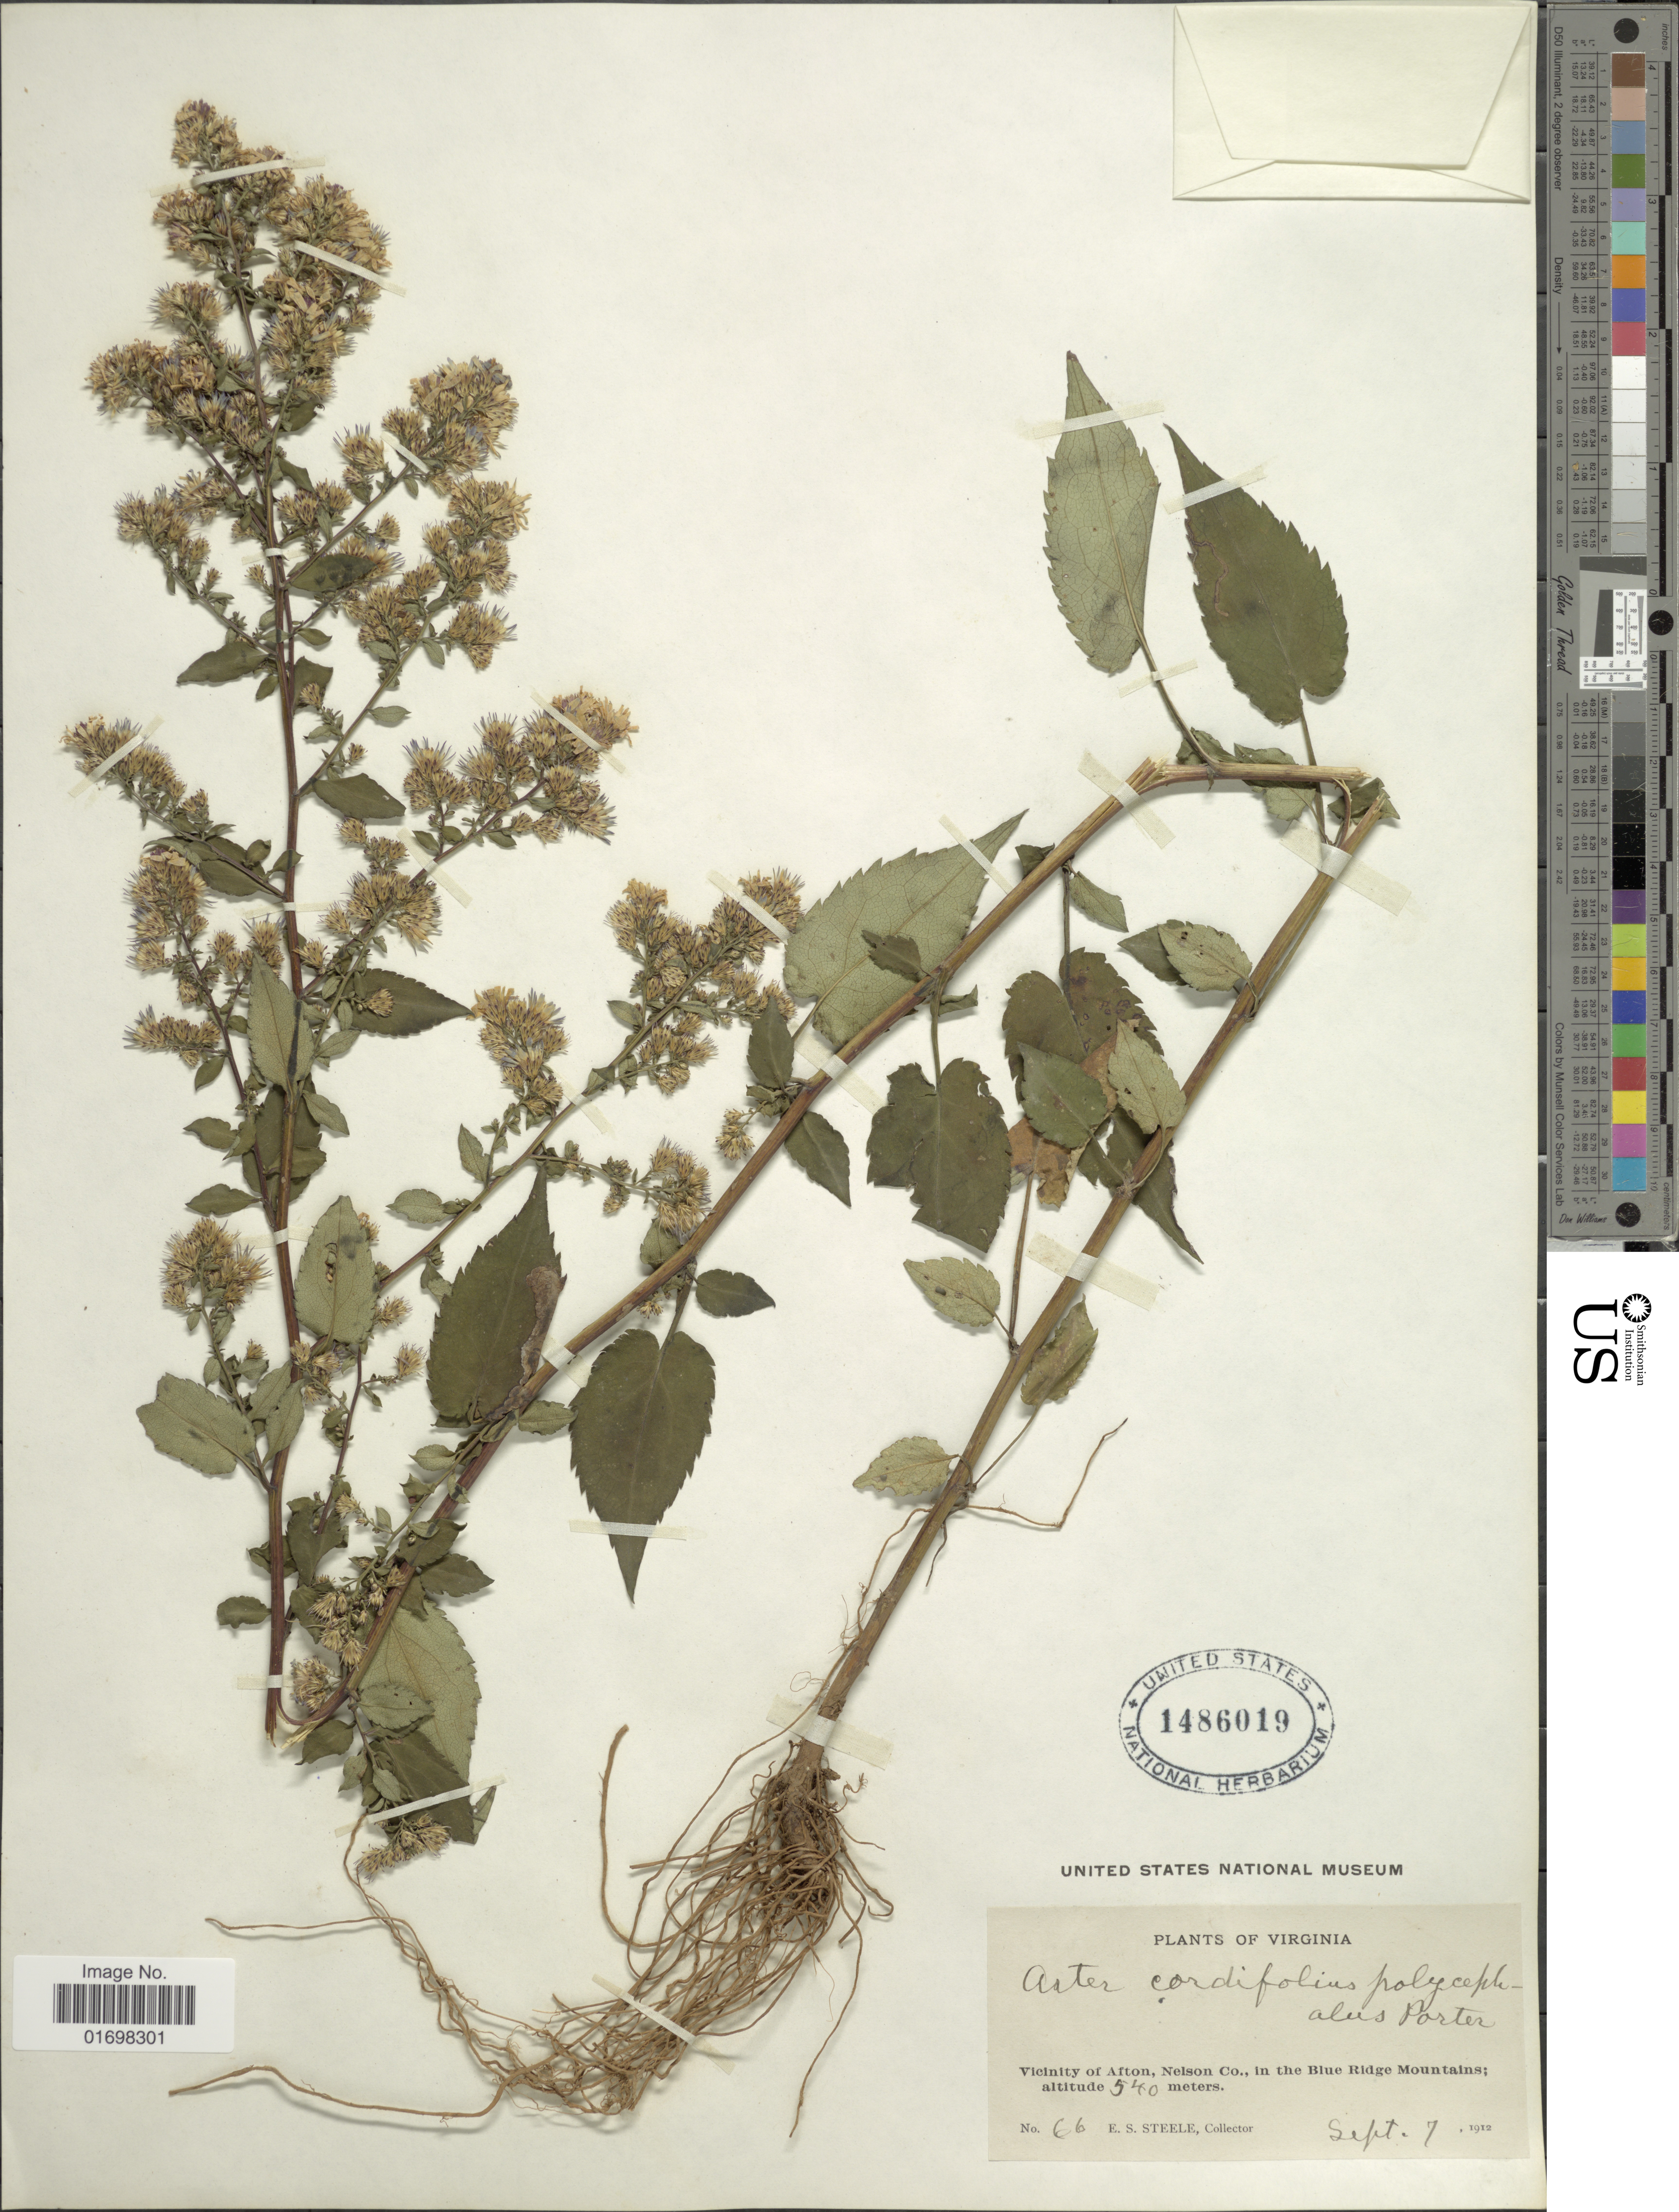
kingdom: Plantae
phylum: Tracheophyta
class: Magnoliopsida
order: Asterales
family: Asteraceae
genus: Symphyotrichum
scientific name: Symphyotrichum cordifolium var. cordifolium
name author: (L.) G.L. Nesom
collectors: E. Steele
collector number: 66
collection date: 1912-09-07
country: United States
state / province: Virginia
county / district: Nelson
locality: Vicinity of Afton, Nelson Co. in the Blue Ridge Mountains.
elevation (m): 540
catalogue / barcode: US 1486019